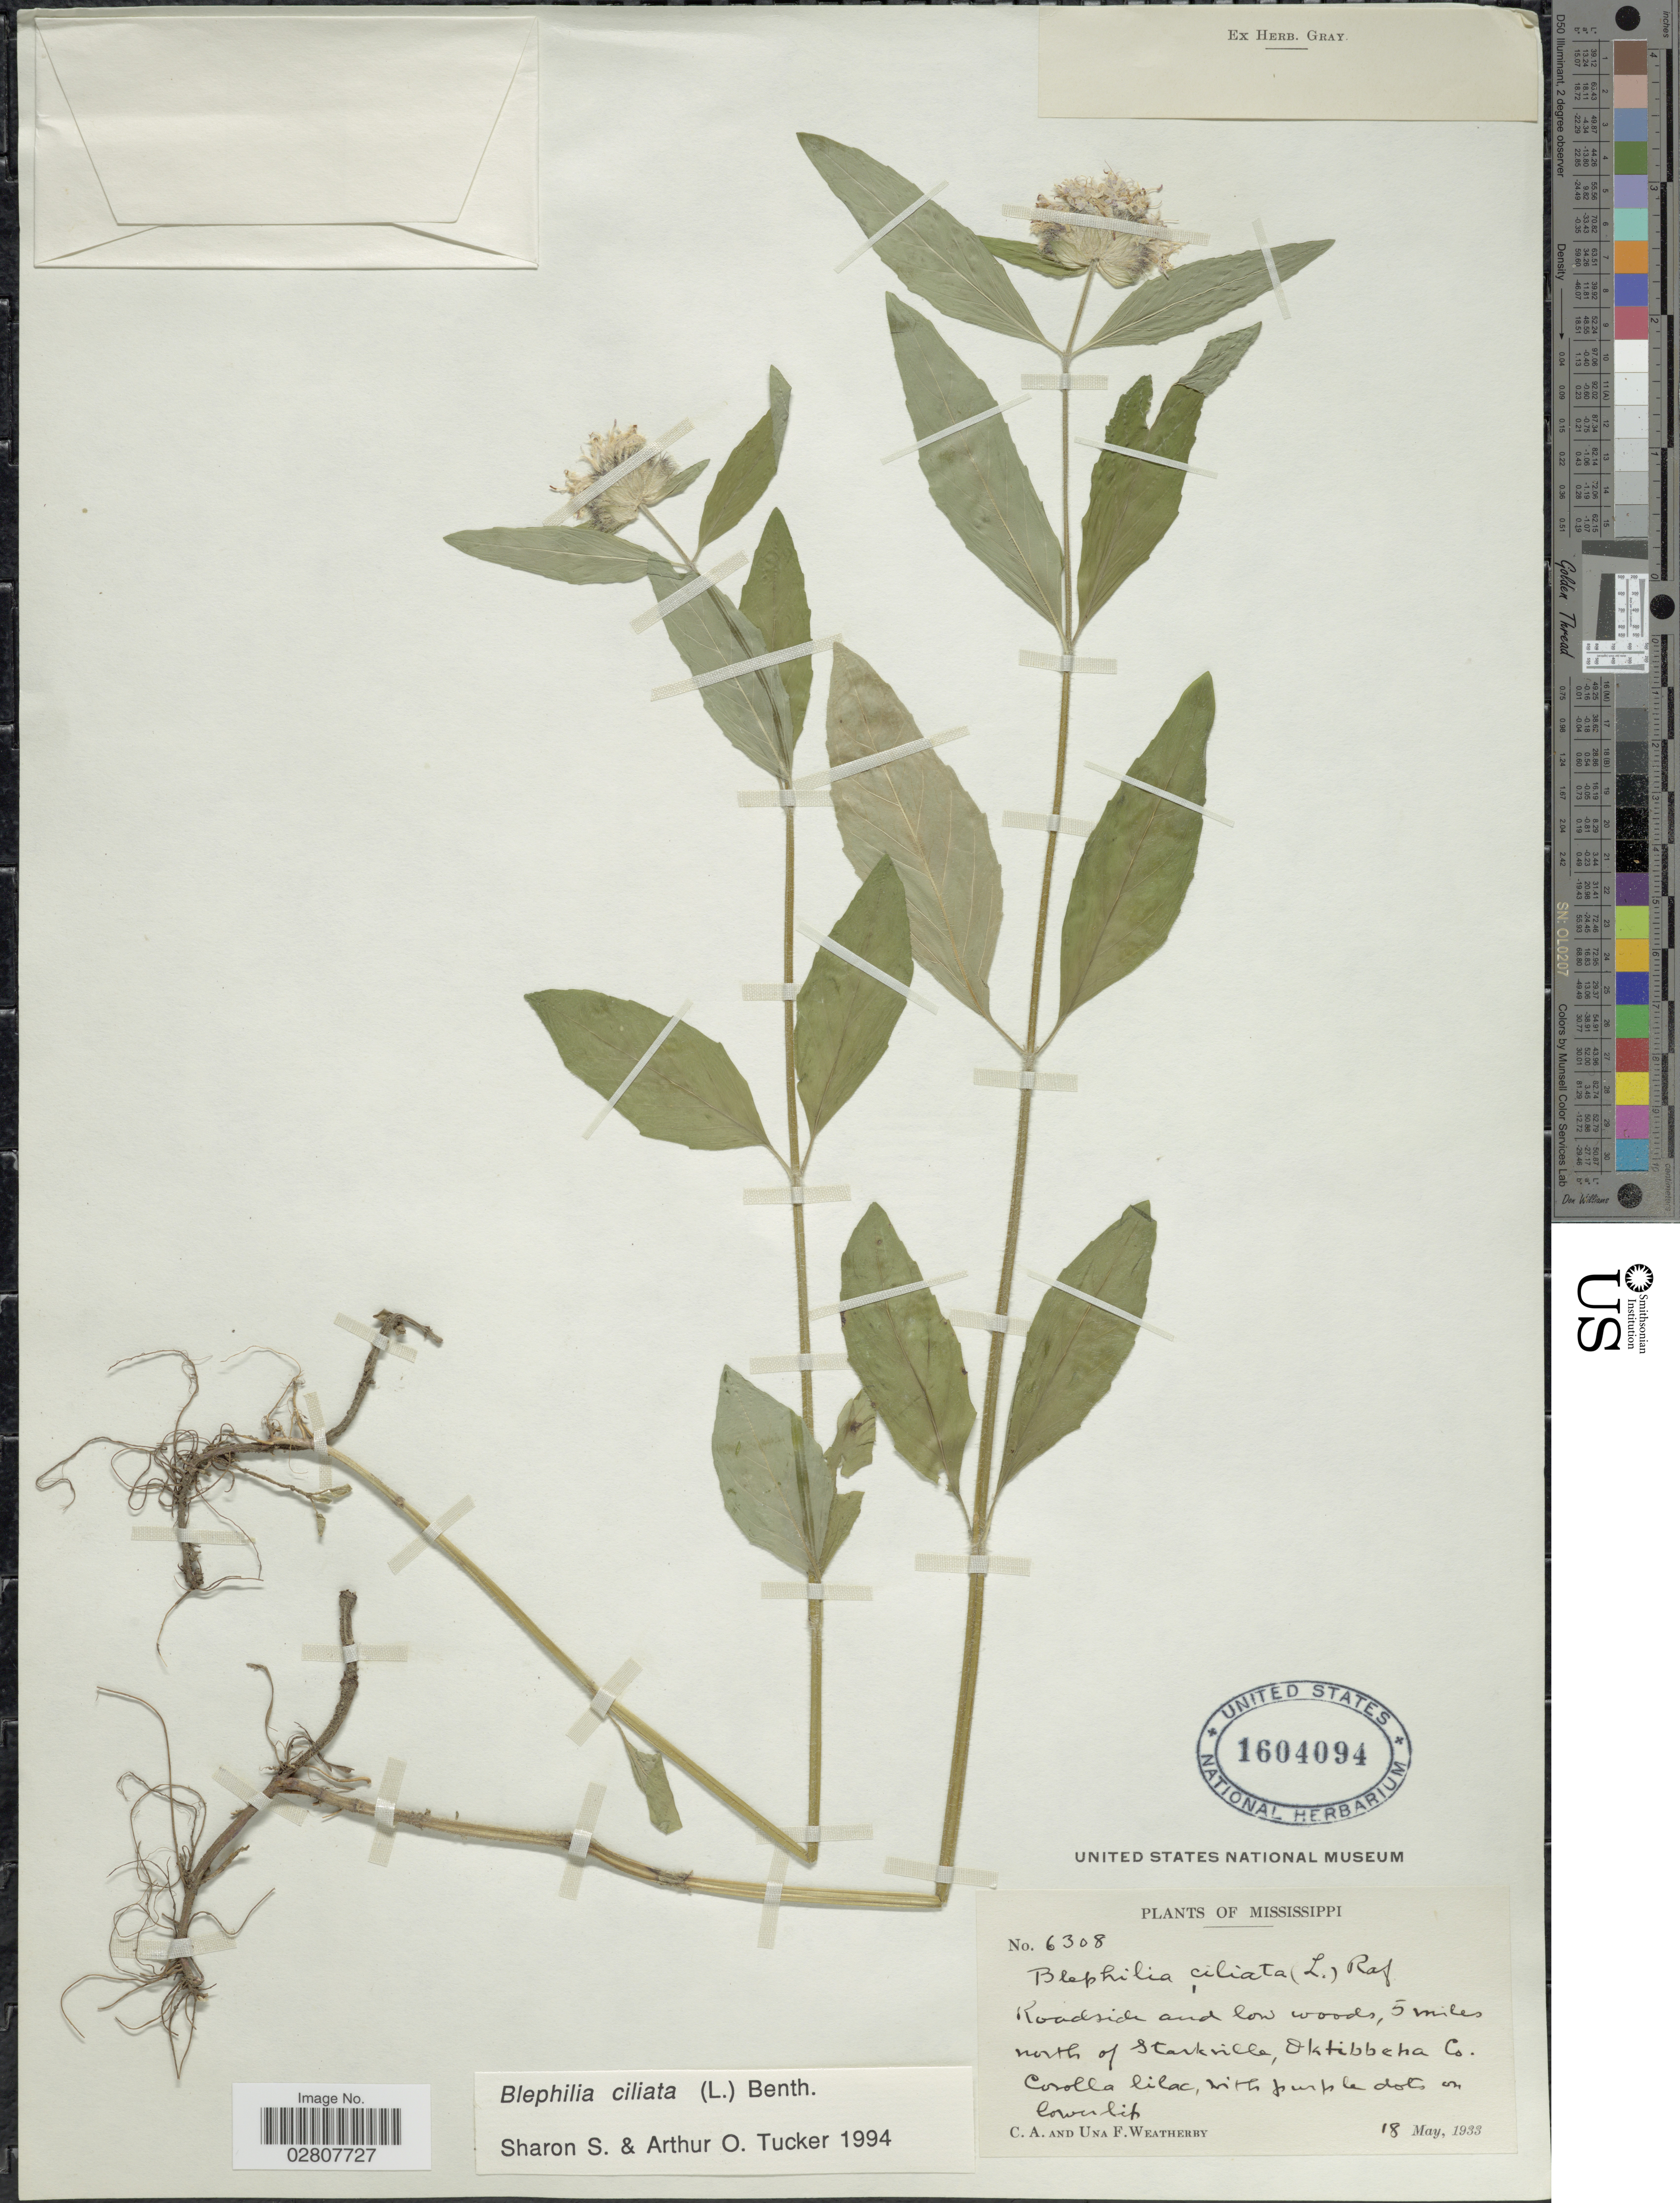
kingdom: Plantae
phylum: Tracheophyta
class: Magnoliopsida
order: Lamiales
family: Lamiaceae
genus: Blephilia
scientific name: Blephilia ciliata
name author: (L.) Raf. ex Benth.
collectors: C. A. Weatherby & U. Weatherby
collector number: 6308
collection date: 1933-05-18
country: United States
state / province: Mississippi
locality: Roadside and low woods, 5 miles north of Starkville, Oktibbeha Co.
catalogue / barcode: US 1604094